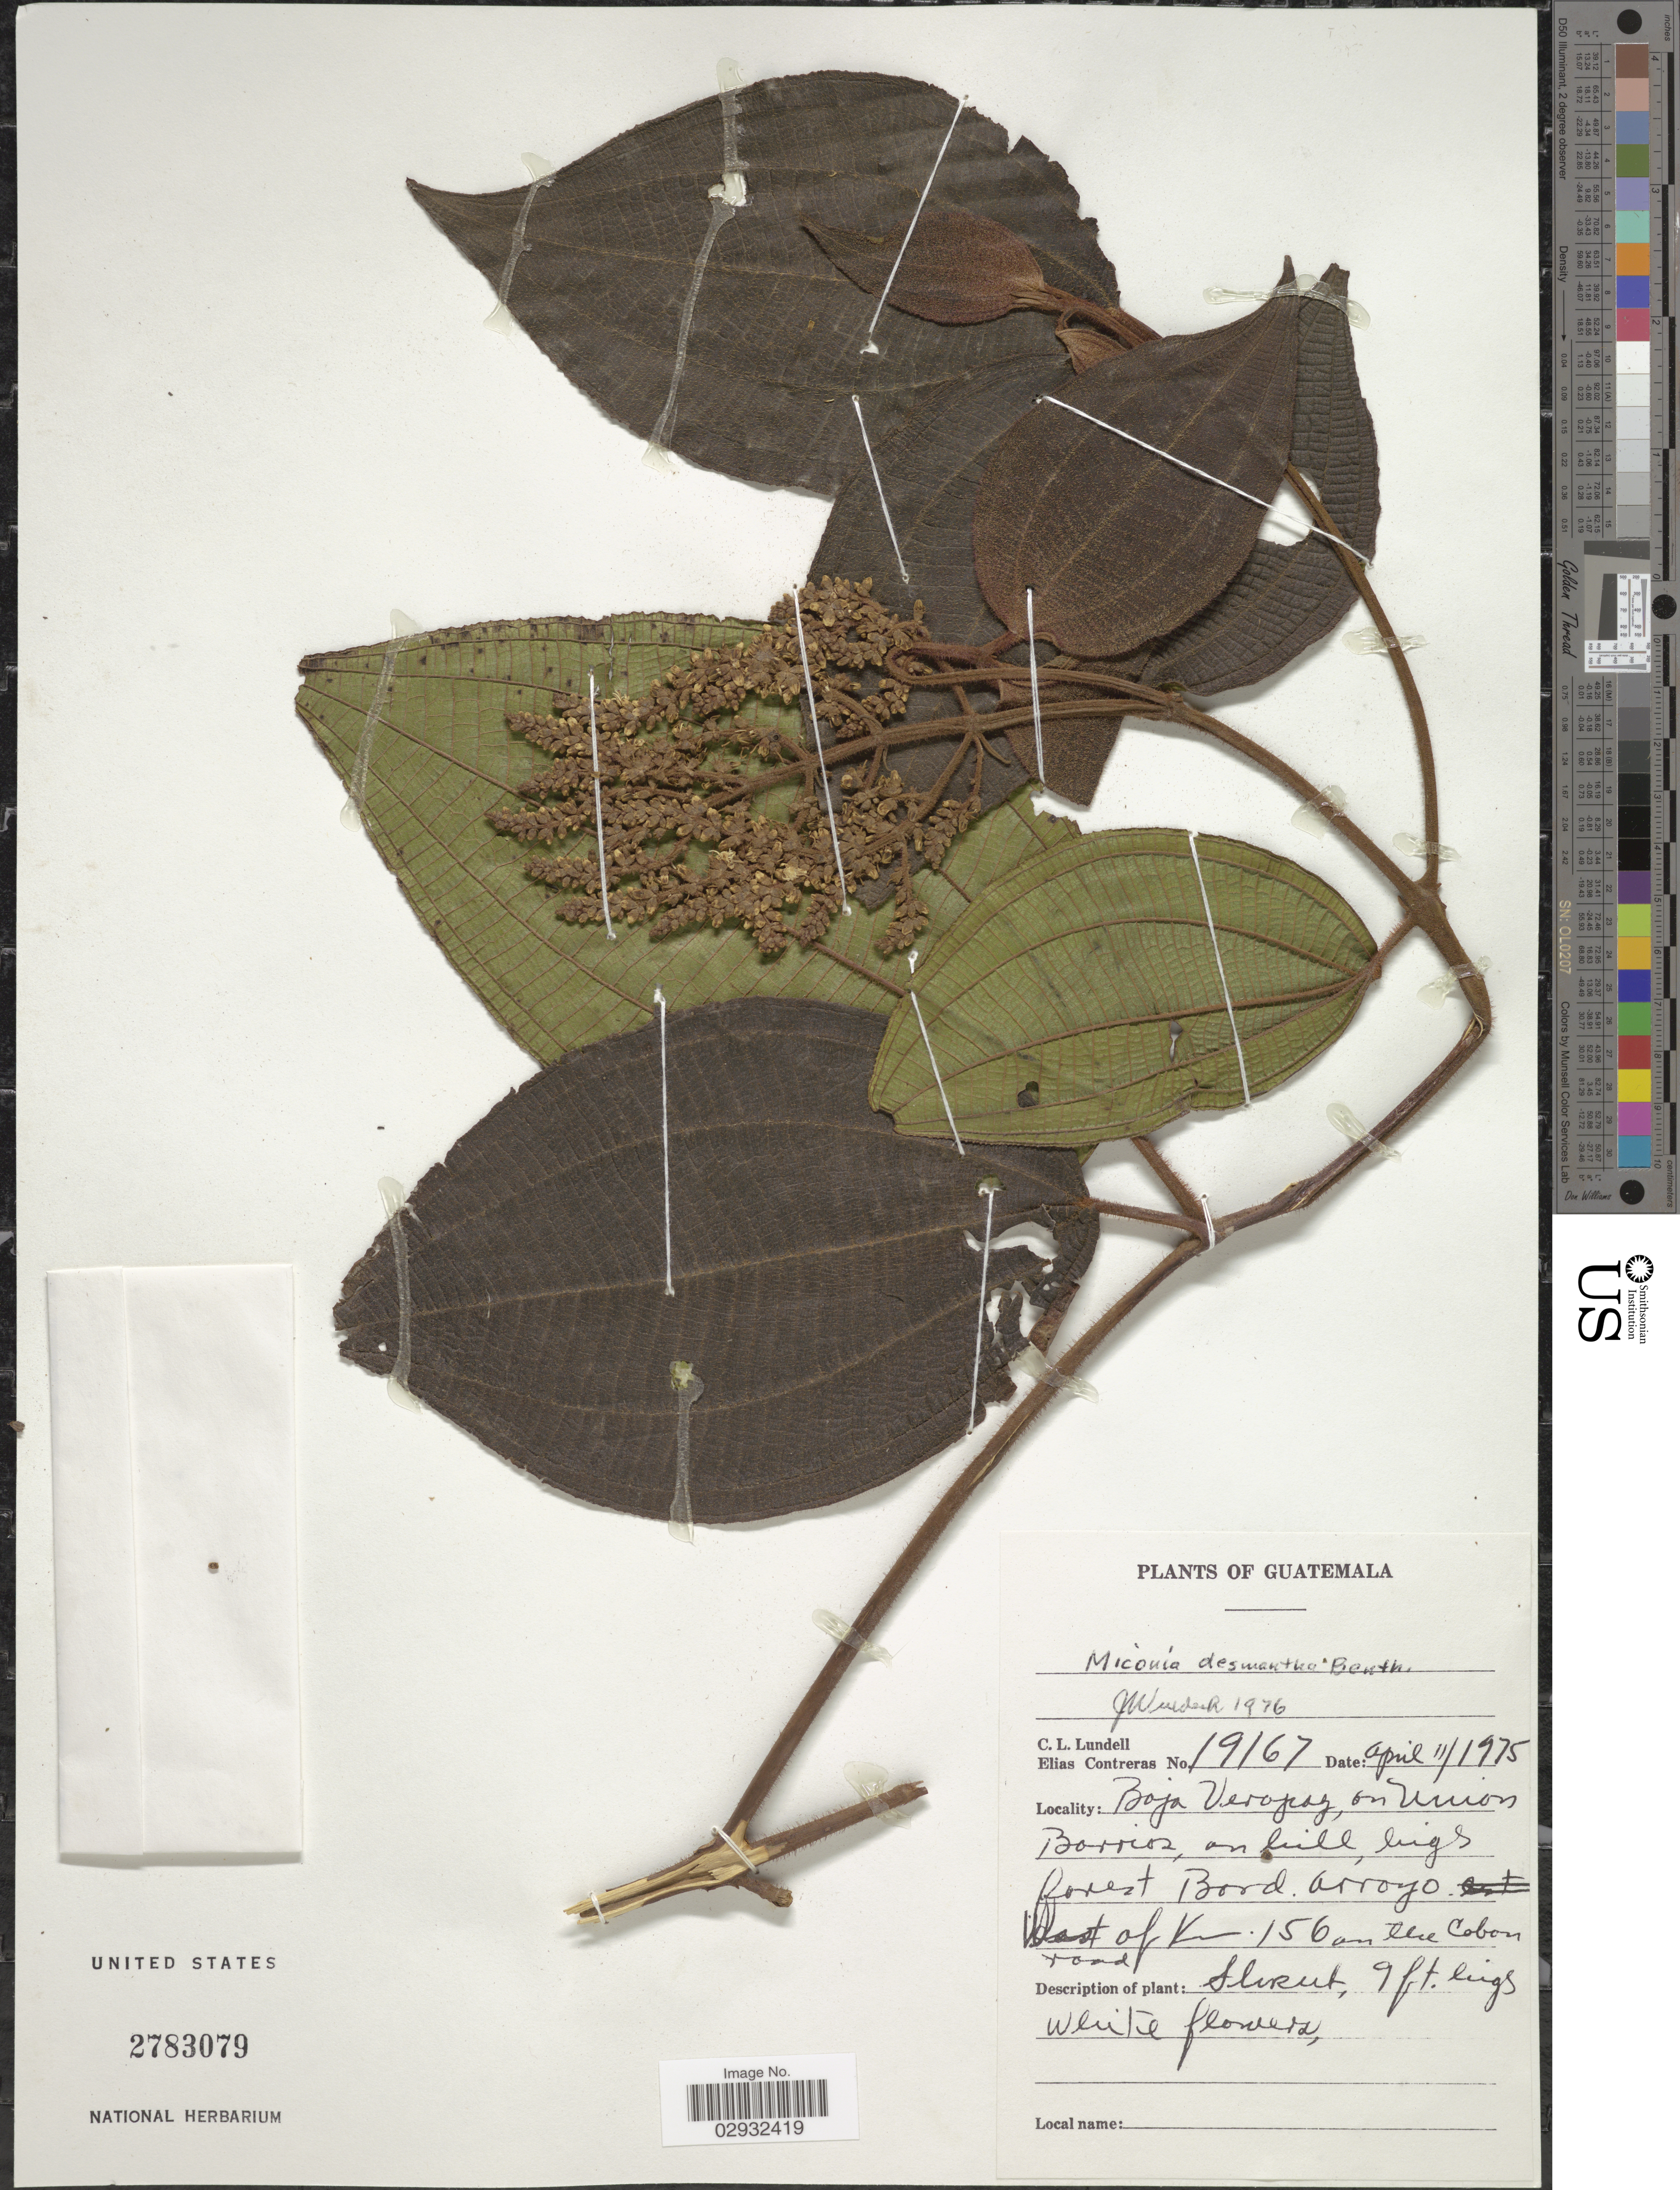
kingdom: Plantae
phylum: Tracheophyta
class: Magnoliopsida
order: Myrtales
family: Melastomataceae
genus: Miconia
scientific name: Miconia desmantha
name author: Benth.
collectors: C. L. Lundell & E. Contreras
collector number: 19167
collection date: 1975-04-11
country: Guatemala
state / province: Baja Verapaz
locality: On Union Borrios, on hill, high forest Bord arroyo of Km. 156 on the Cobon road.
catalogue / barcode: US 2783079